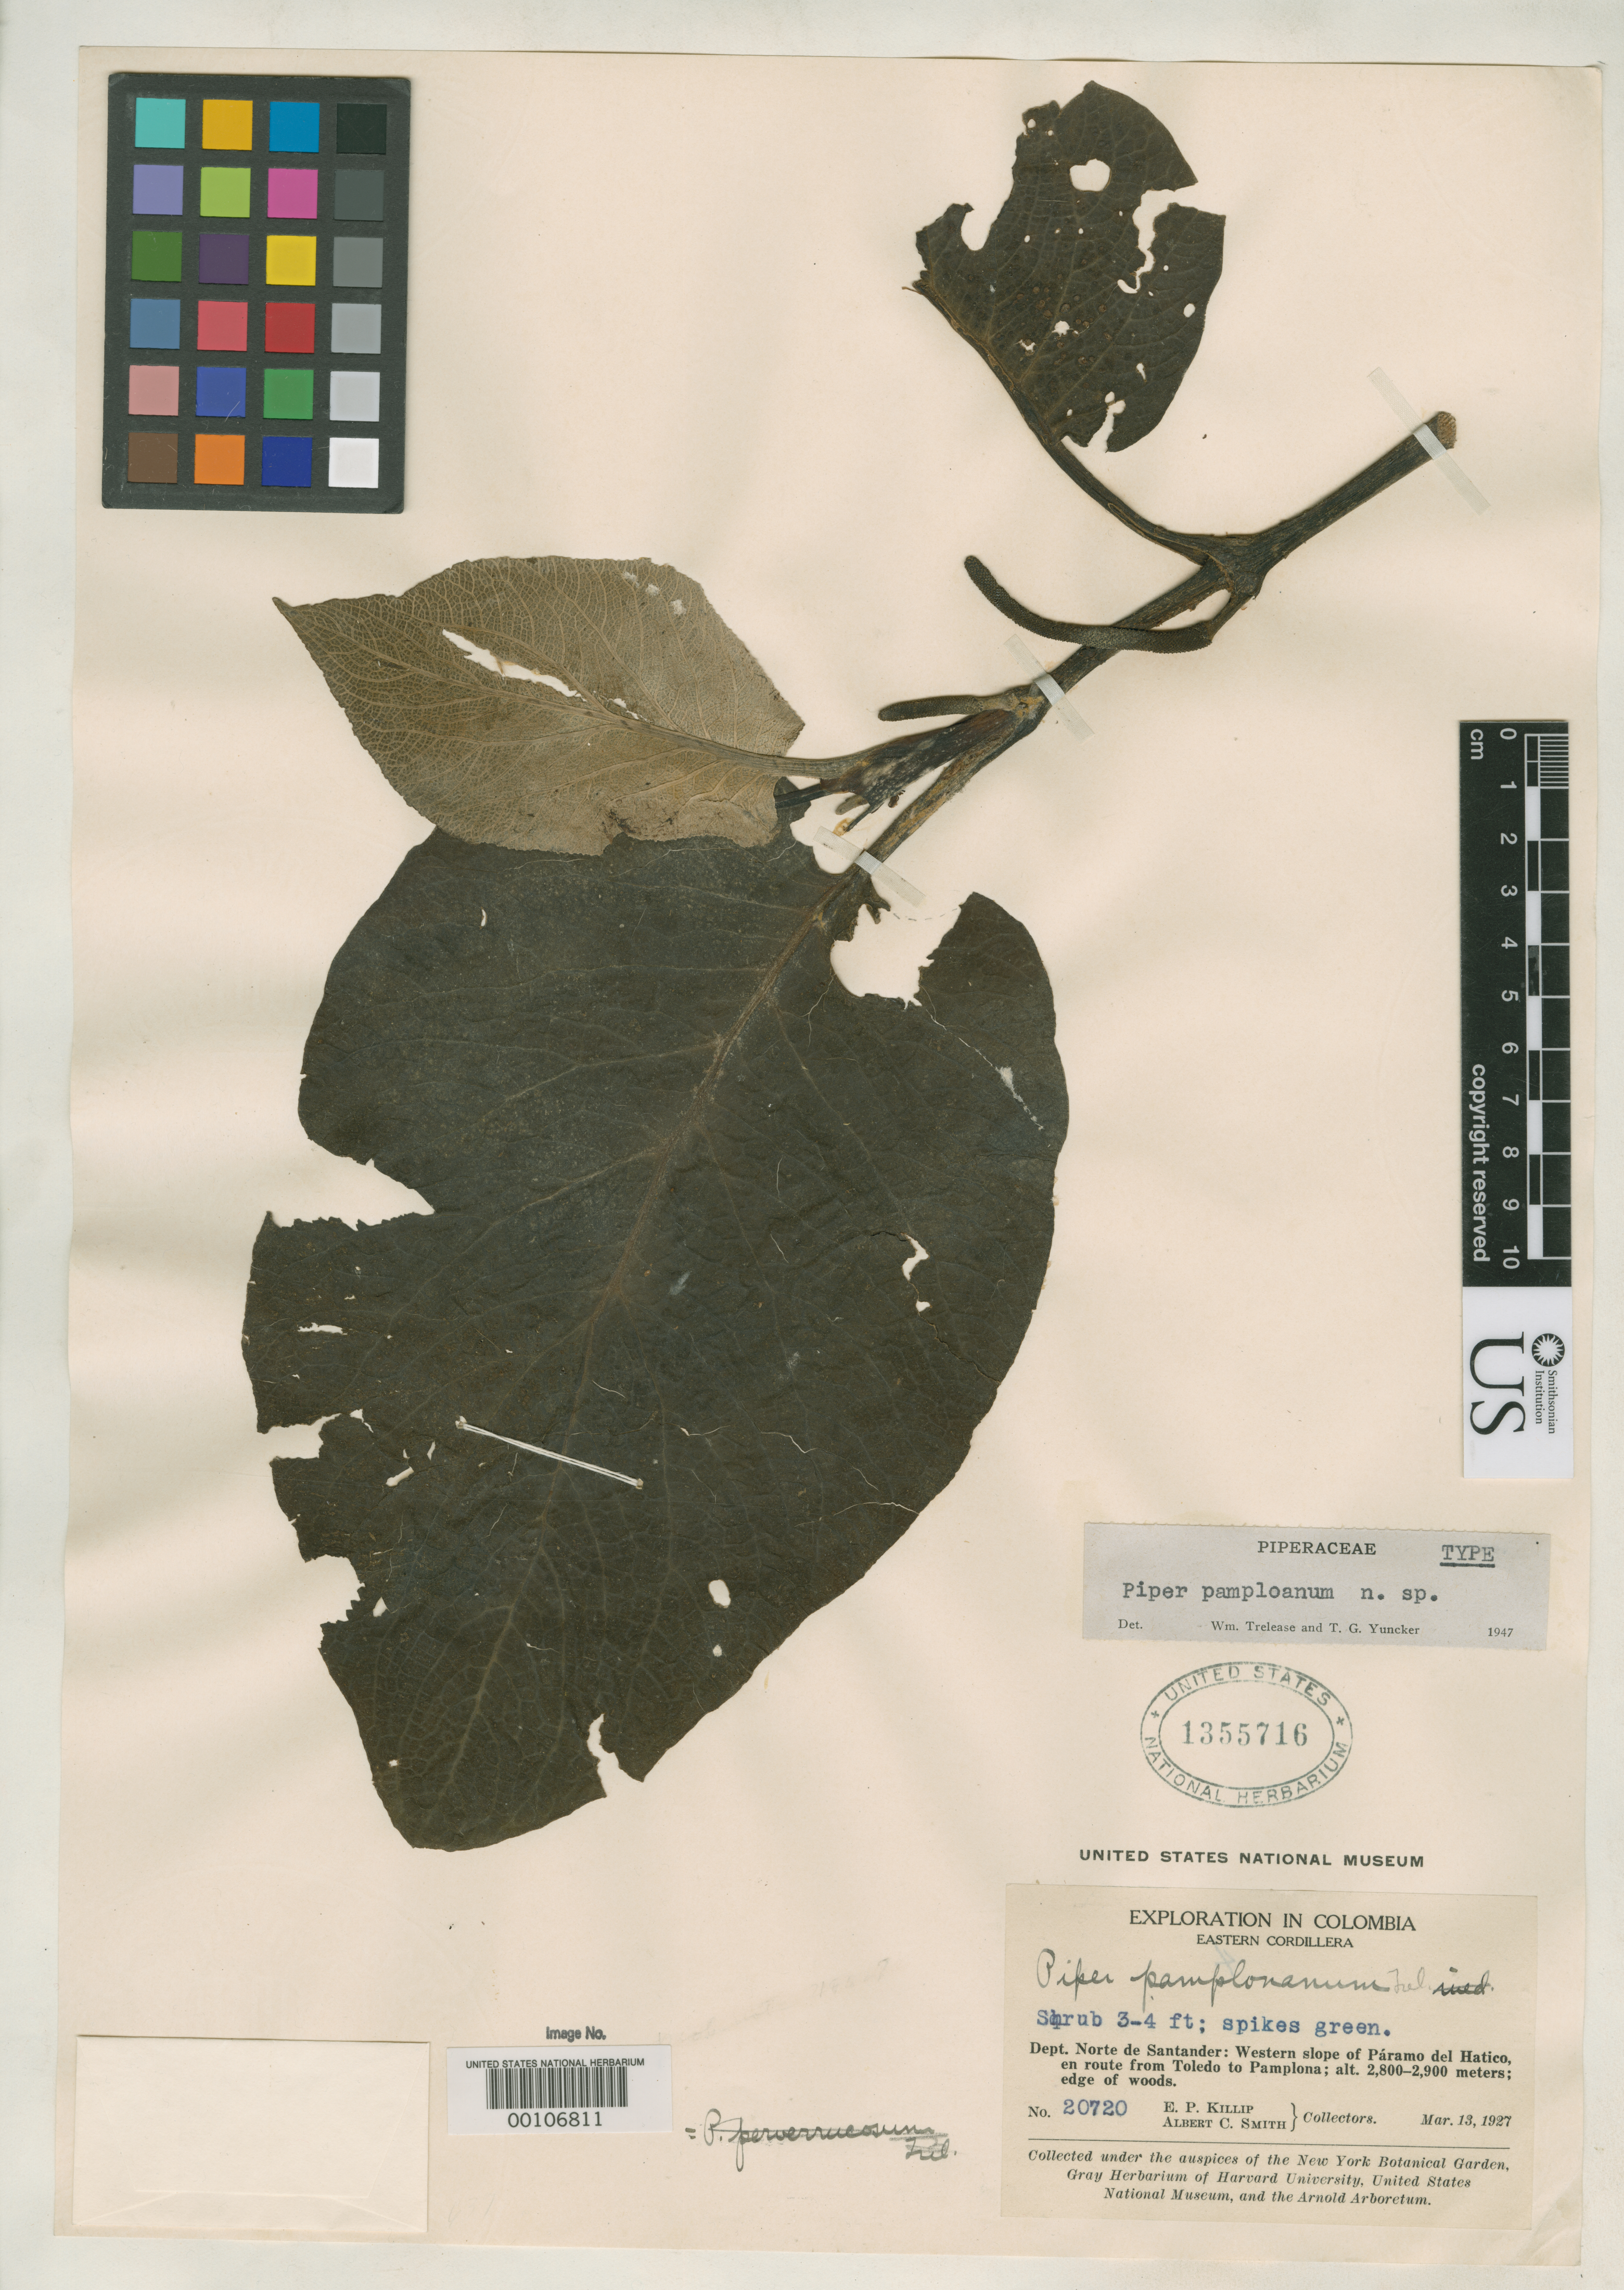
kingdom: Plantae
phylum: Tracheophyta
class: Magnoliopsida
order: Piperales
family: Piperaceae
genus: Piper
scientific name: Piper pamploanum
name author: Trel. & Yunck.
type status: Holotype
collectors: E. P. Killip & A. C. Smith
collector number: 20720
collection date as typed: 13 Mar 1927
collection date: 1927-03-13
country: Colombia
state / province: Norte de Santander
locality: Paramo del Hatico, between Toledo and Pamplona.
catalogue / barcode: US 1355716